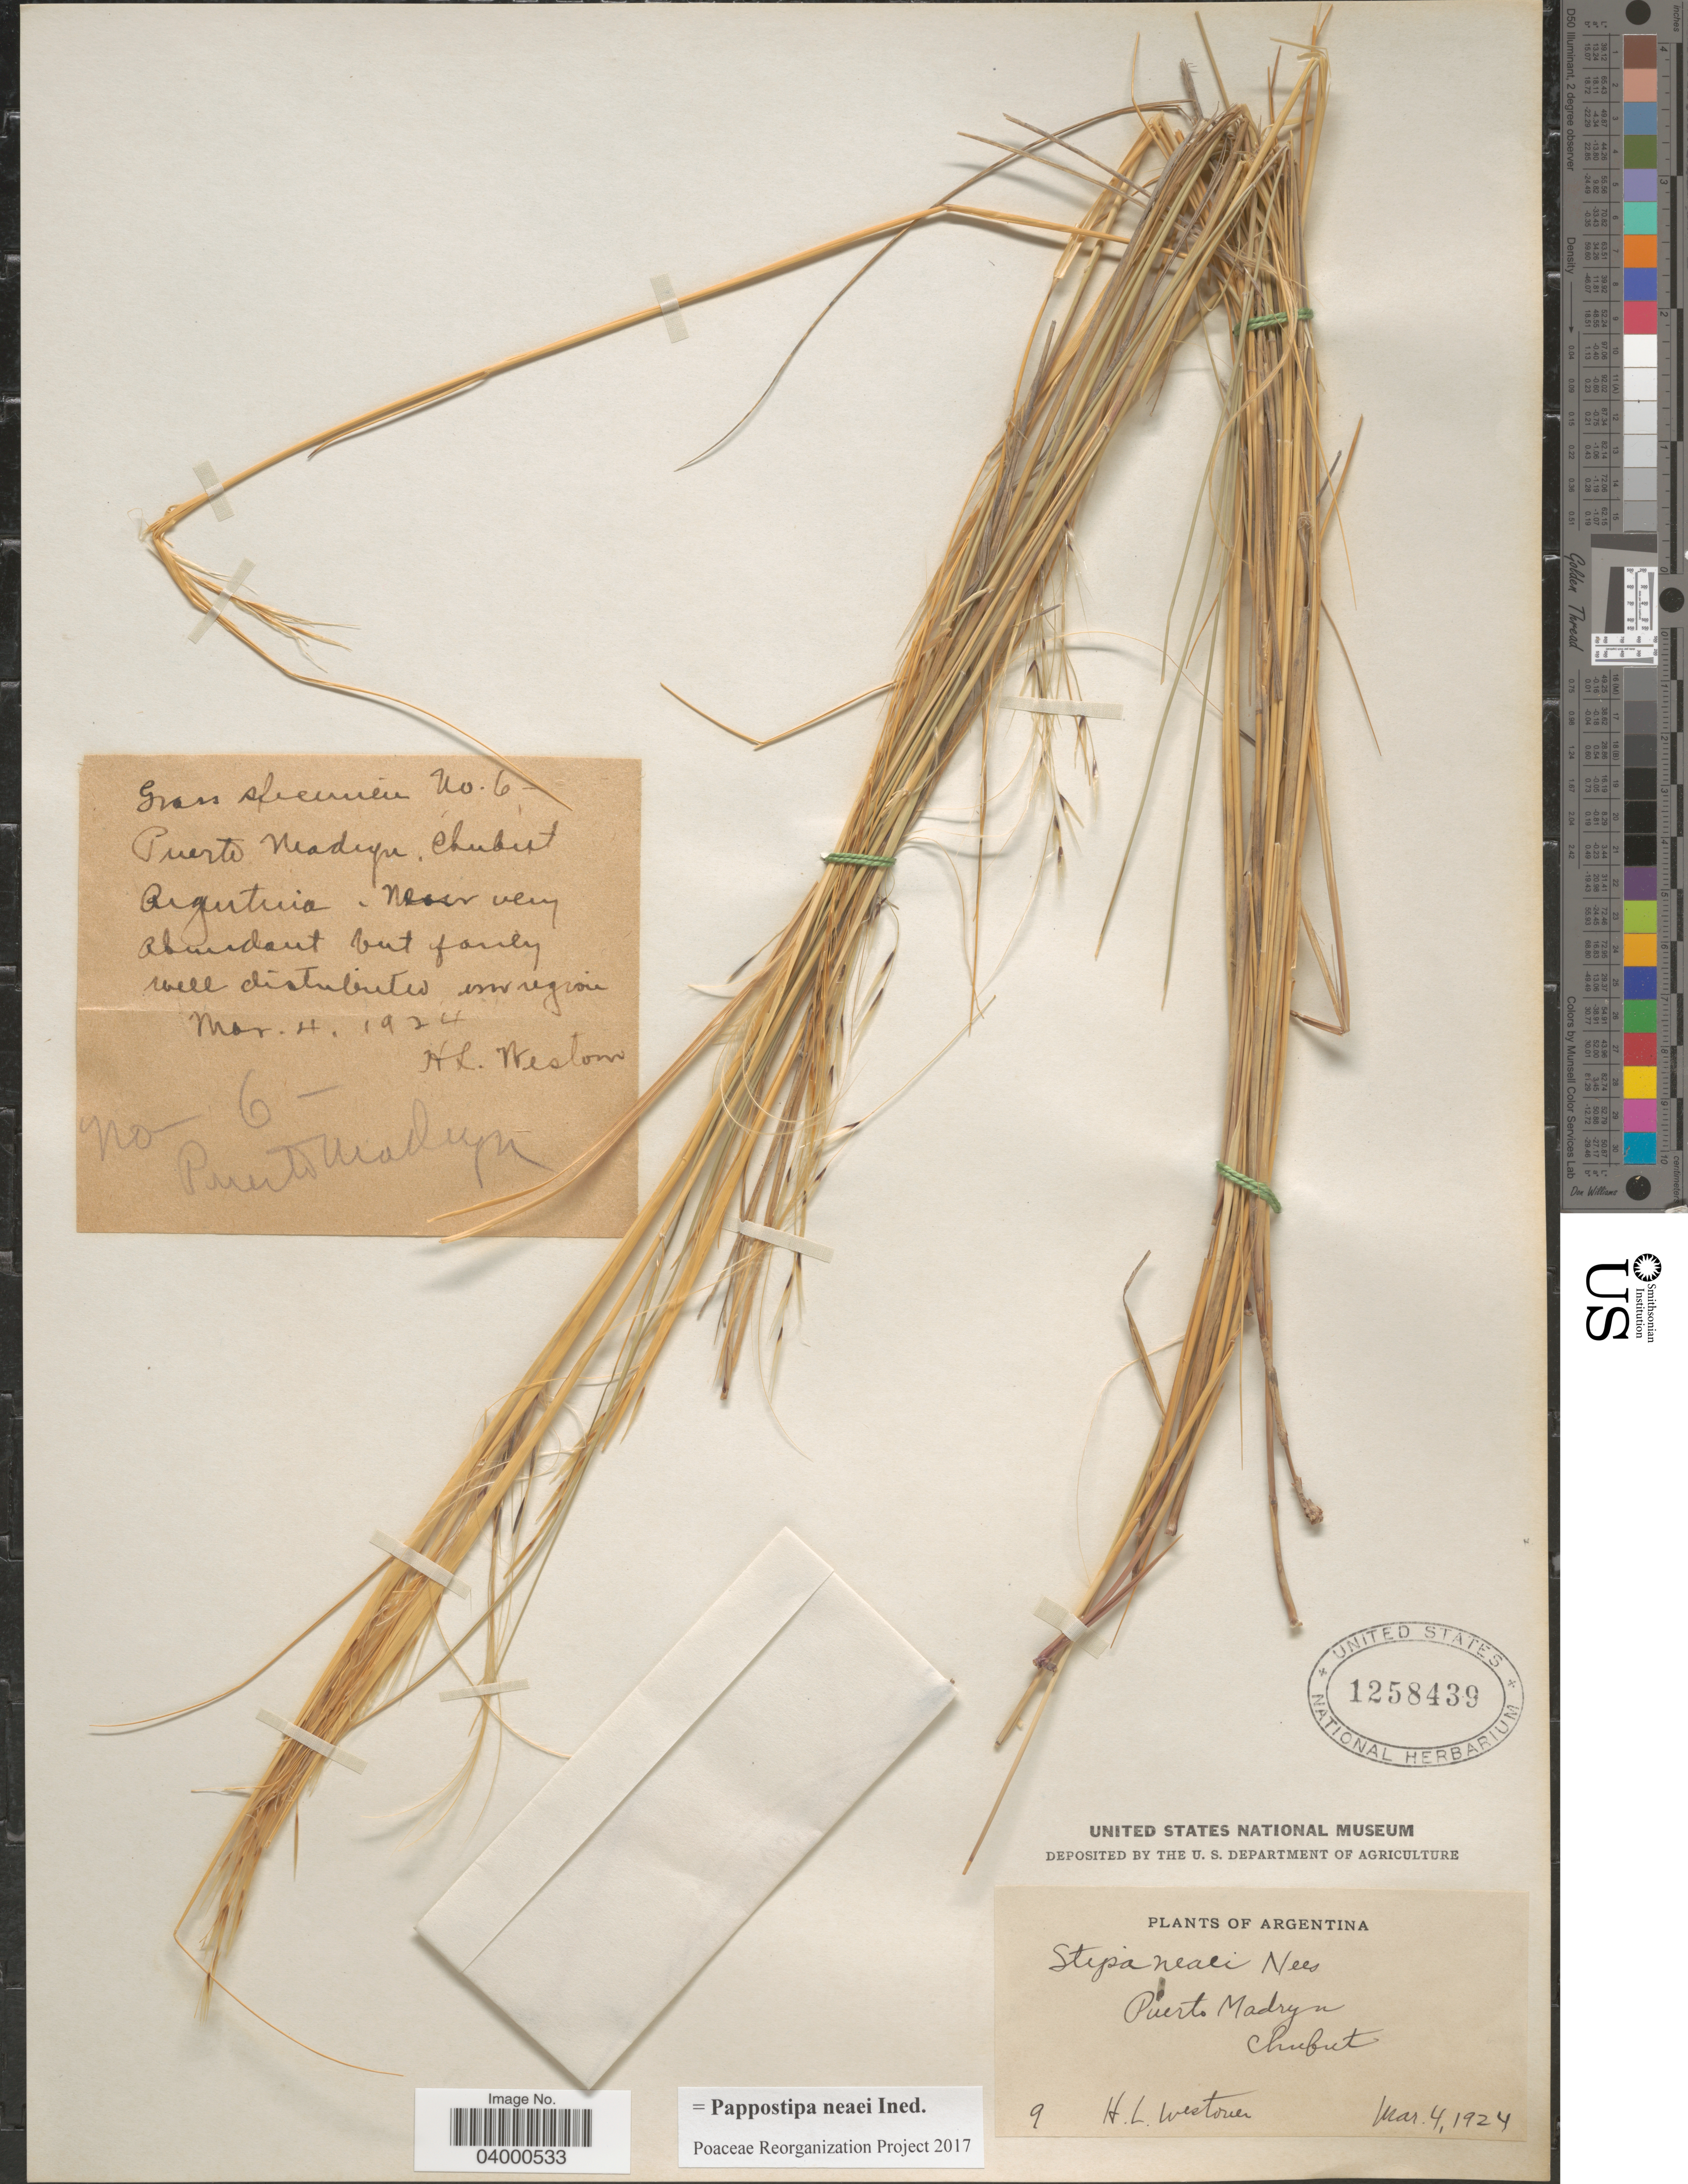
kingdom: Plantae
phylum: Tracheophyta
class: Liliopsida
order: Poales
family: Poaceae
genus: Pappostipa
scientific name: Pappostipa neaei ined.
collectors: H. Westover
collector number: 9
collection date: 1924-03-04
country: Argentina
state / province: Chubut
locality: Puerto Madryn.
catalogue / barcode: US 1258439